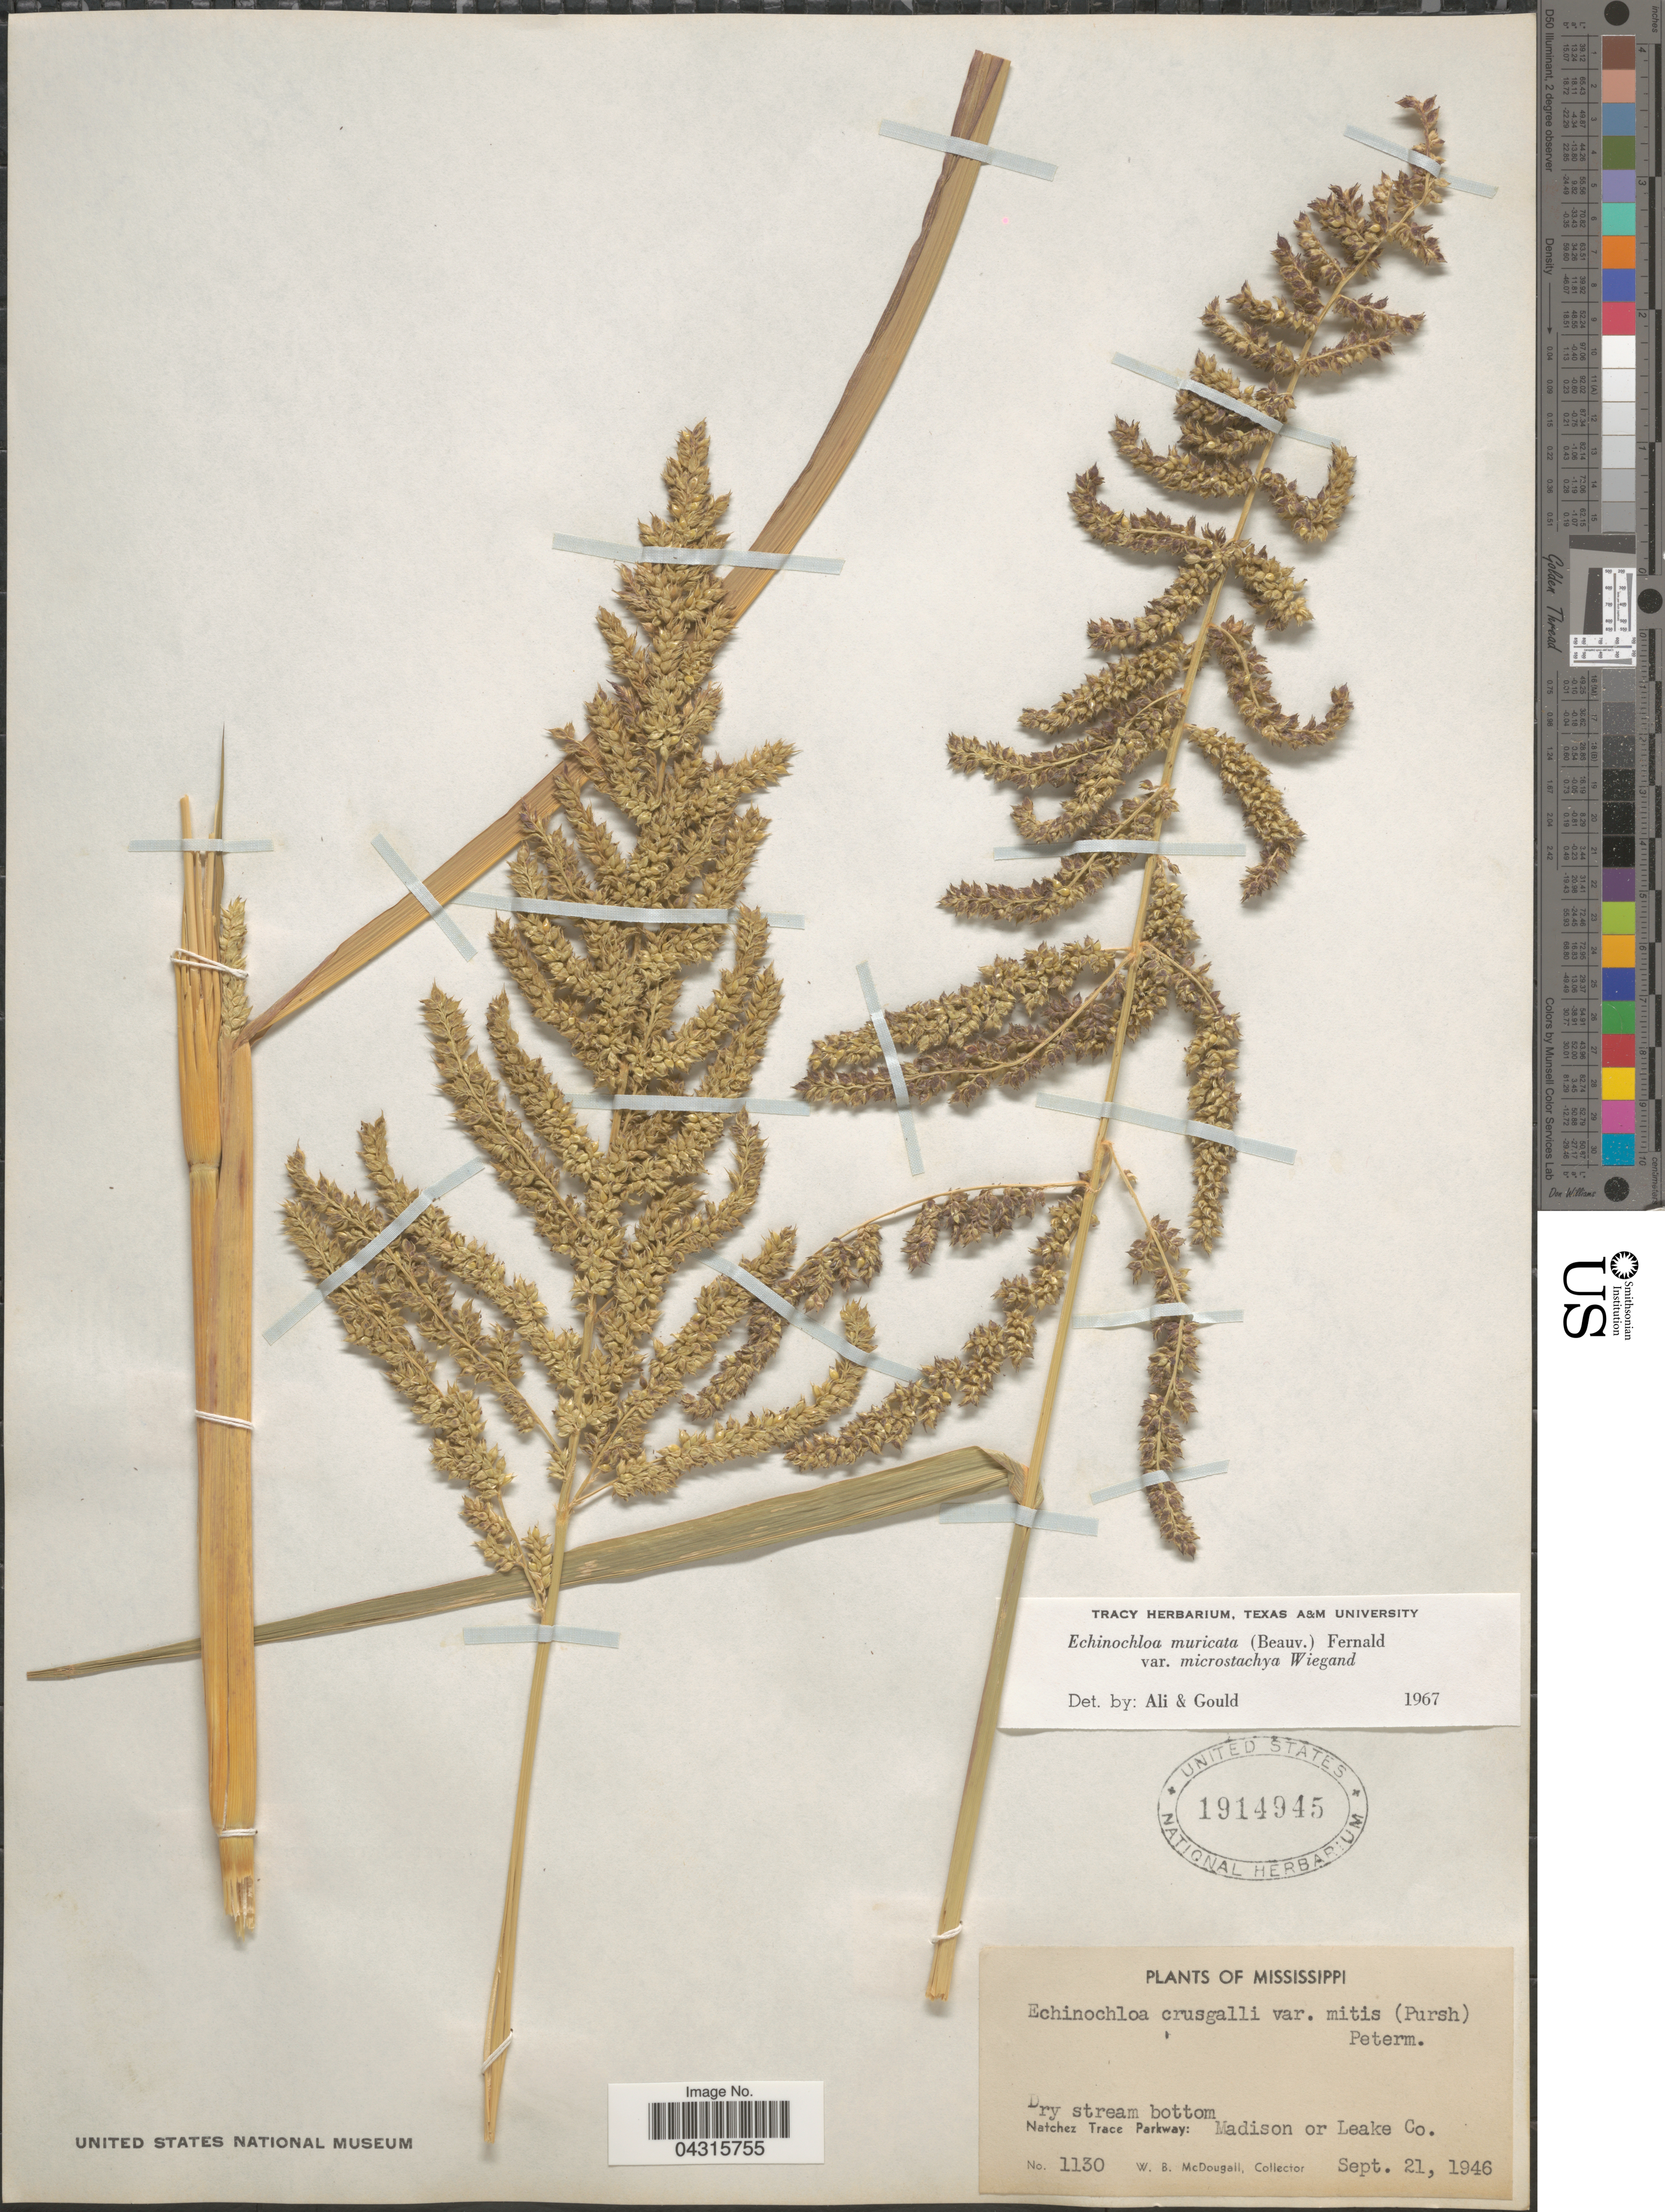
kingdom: Plantae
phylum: Tracheophyta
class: Liliopsida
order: Poales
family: Poaceae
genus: Echinochloa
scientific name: Echinochloa muricata var. microstachya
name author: Wiegand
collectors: W. B. McDougal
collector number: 1130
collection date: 1946-09-21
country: United States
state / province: Mississippi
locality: Natchez Trace Parkway: Madison or Leake Co.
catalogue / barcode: US 1914945